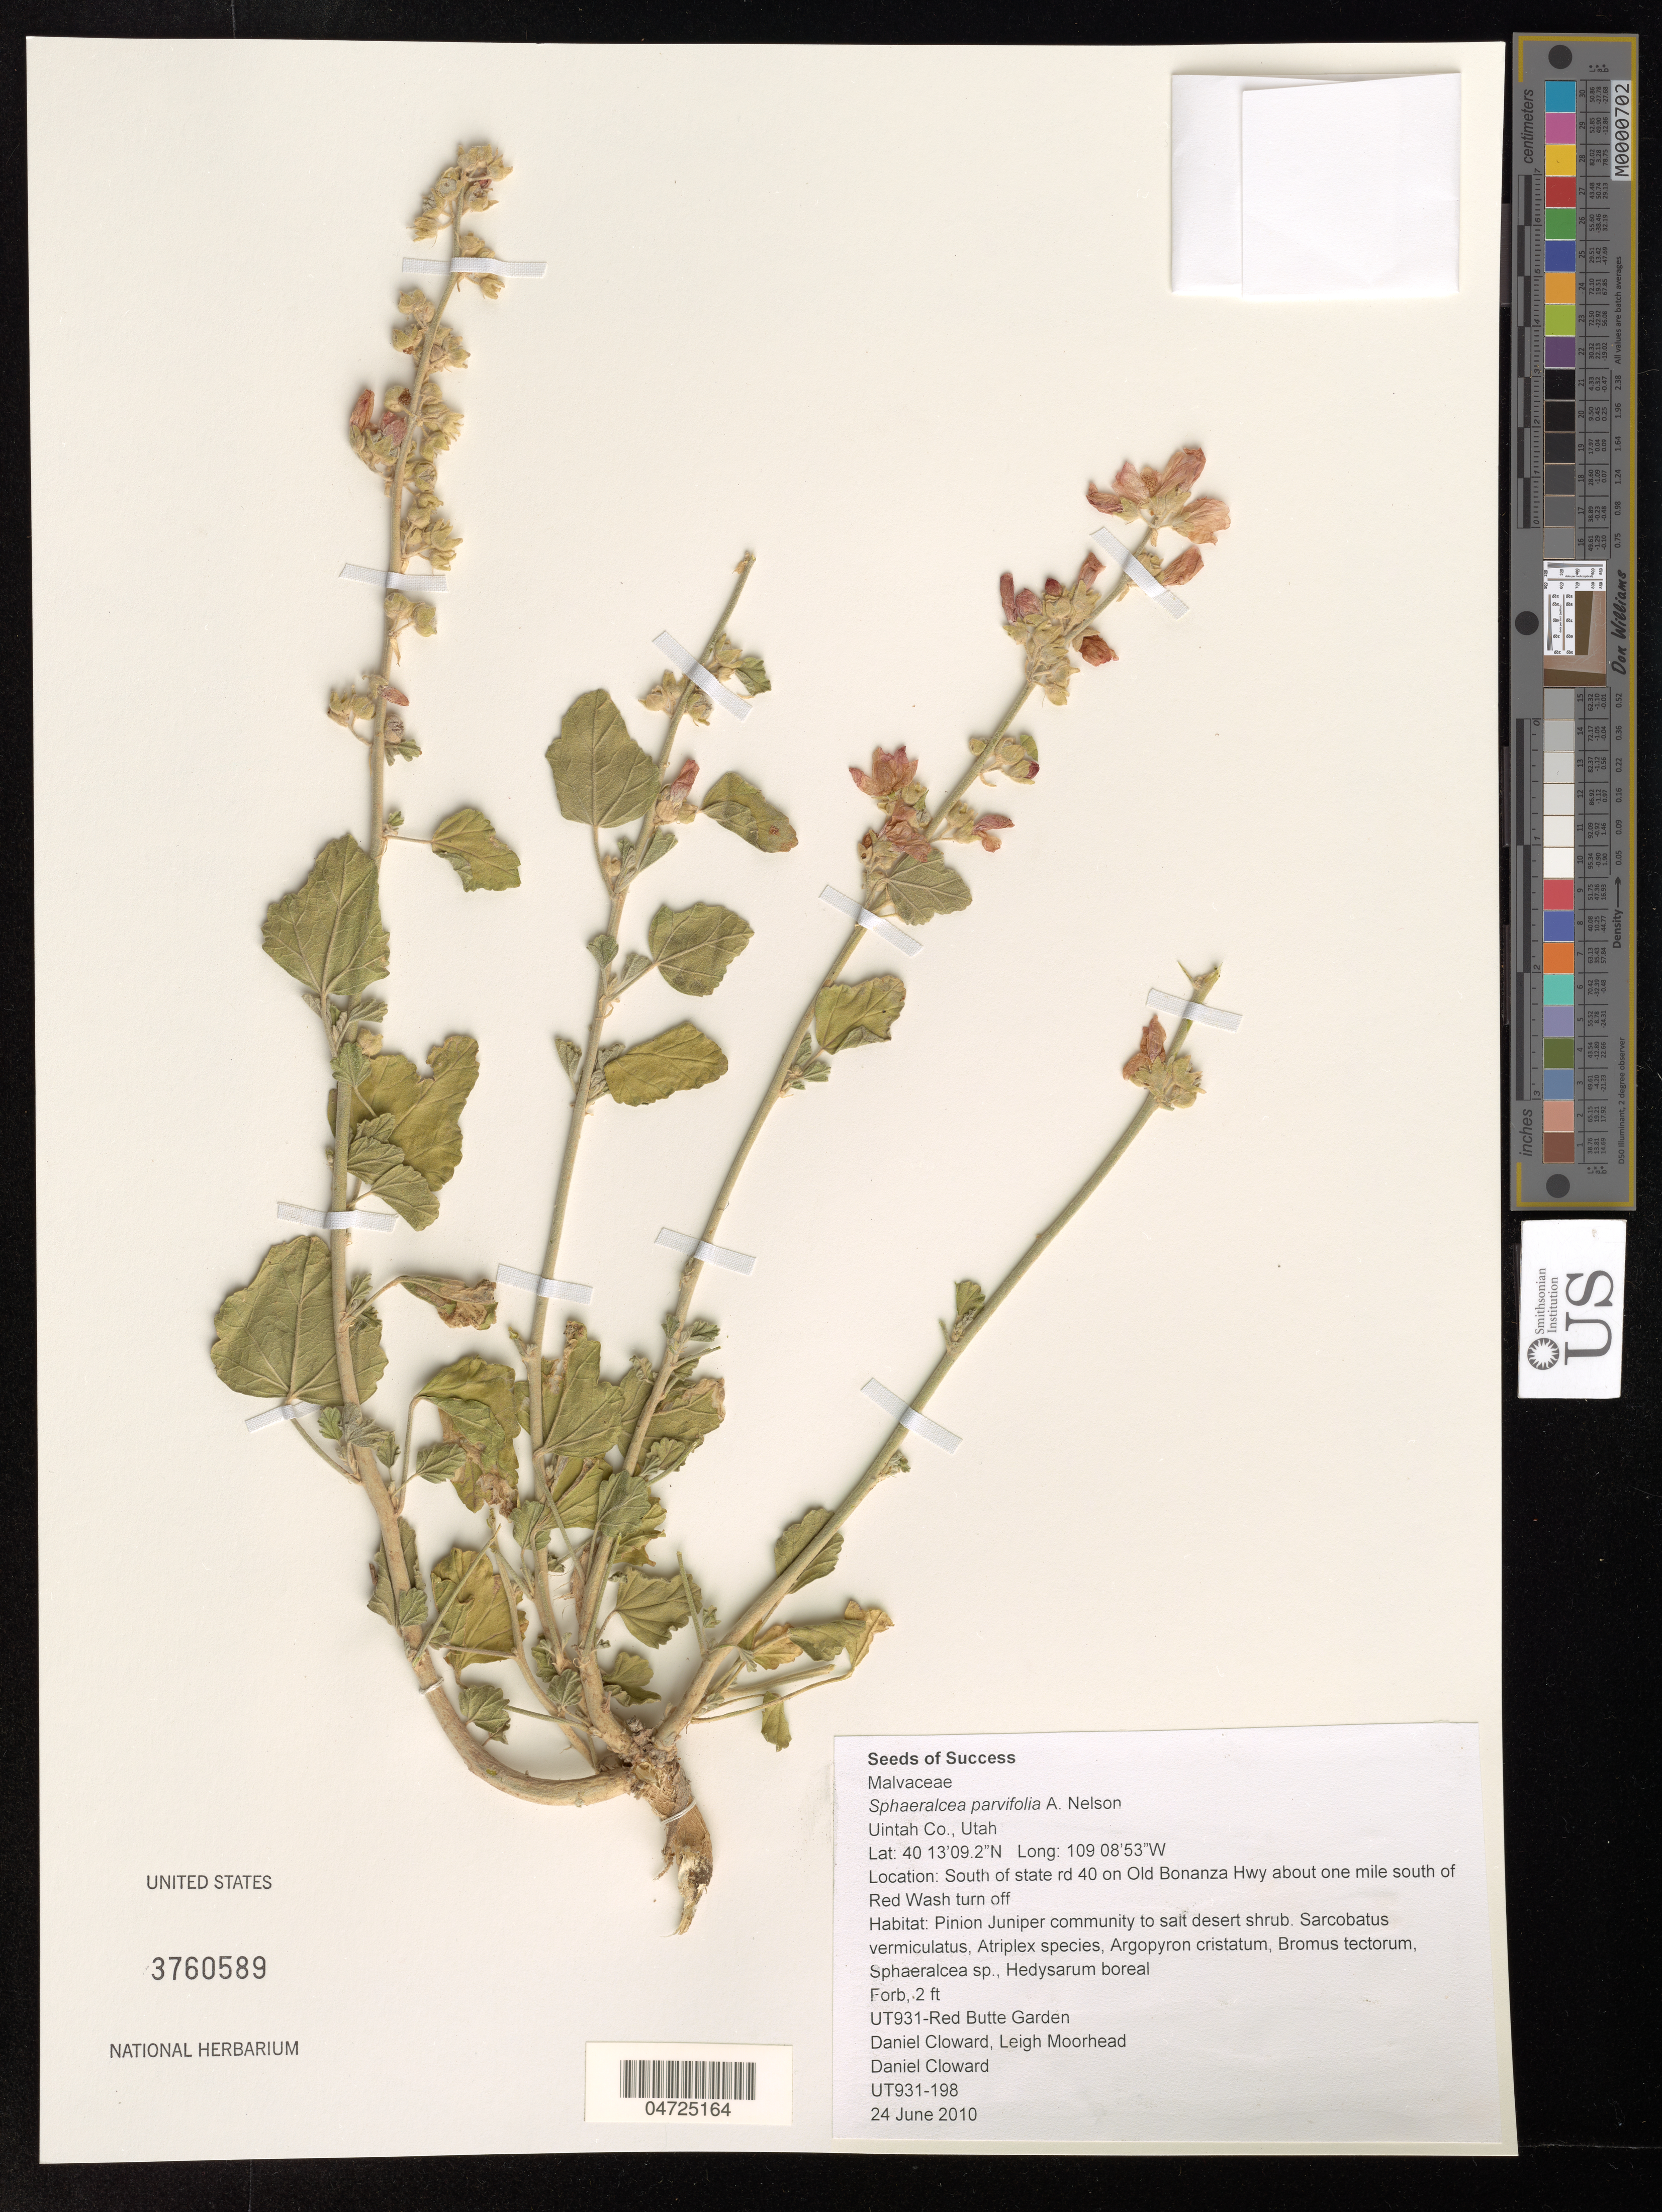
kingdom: Plantae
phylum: Tracheophyta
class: Polypodiopsida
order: Cyatheales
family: Cyatheaceae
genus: Sphaeropteris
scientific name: Sphaeropteris parvifolia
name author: (Holttum) R.M. Tryon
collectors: D. Cloward & L. Moorhead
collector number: UT931-198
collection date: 2010-06-24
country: United States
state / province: Utah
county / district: Uintah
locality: Uintah Co. South of state rd 40 on Old Bonanza Hwy about one mile south of Red Wash turn off. Red Butte Garden.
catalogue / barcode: US 3760589